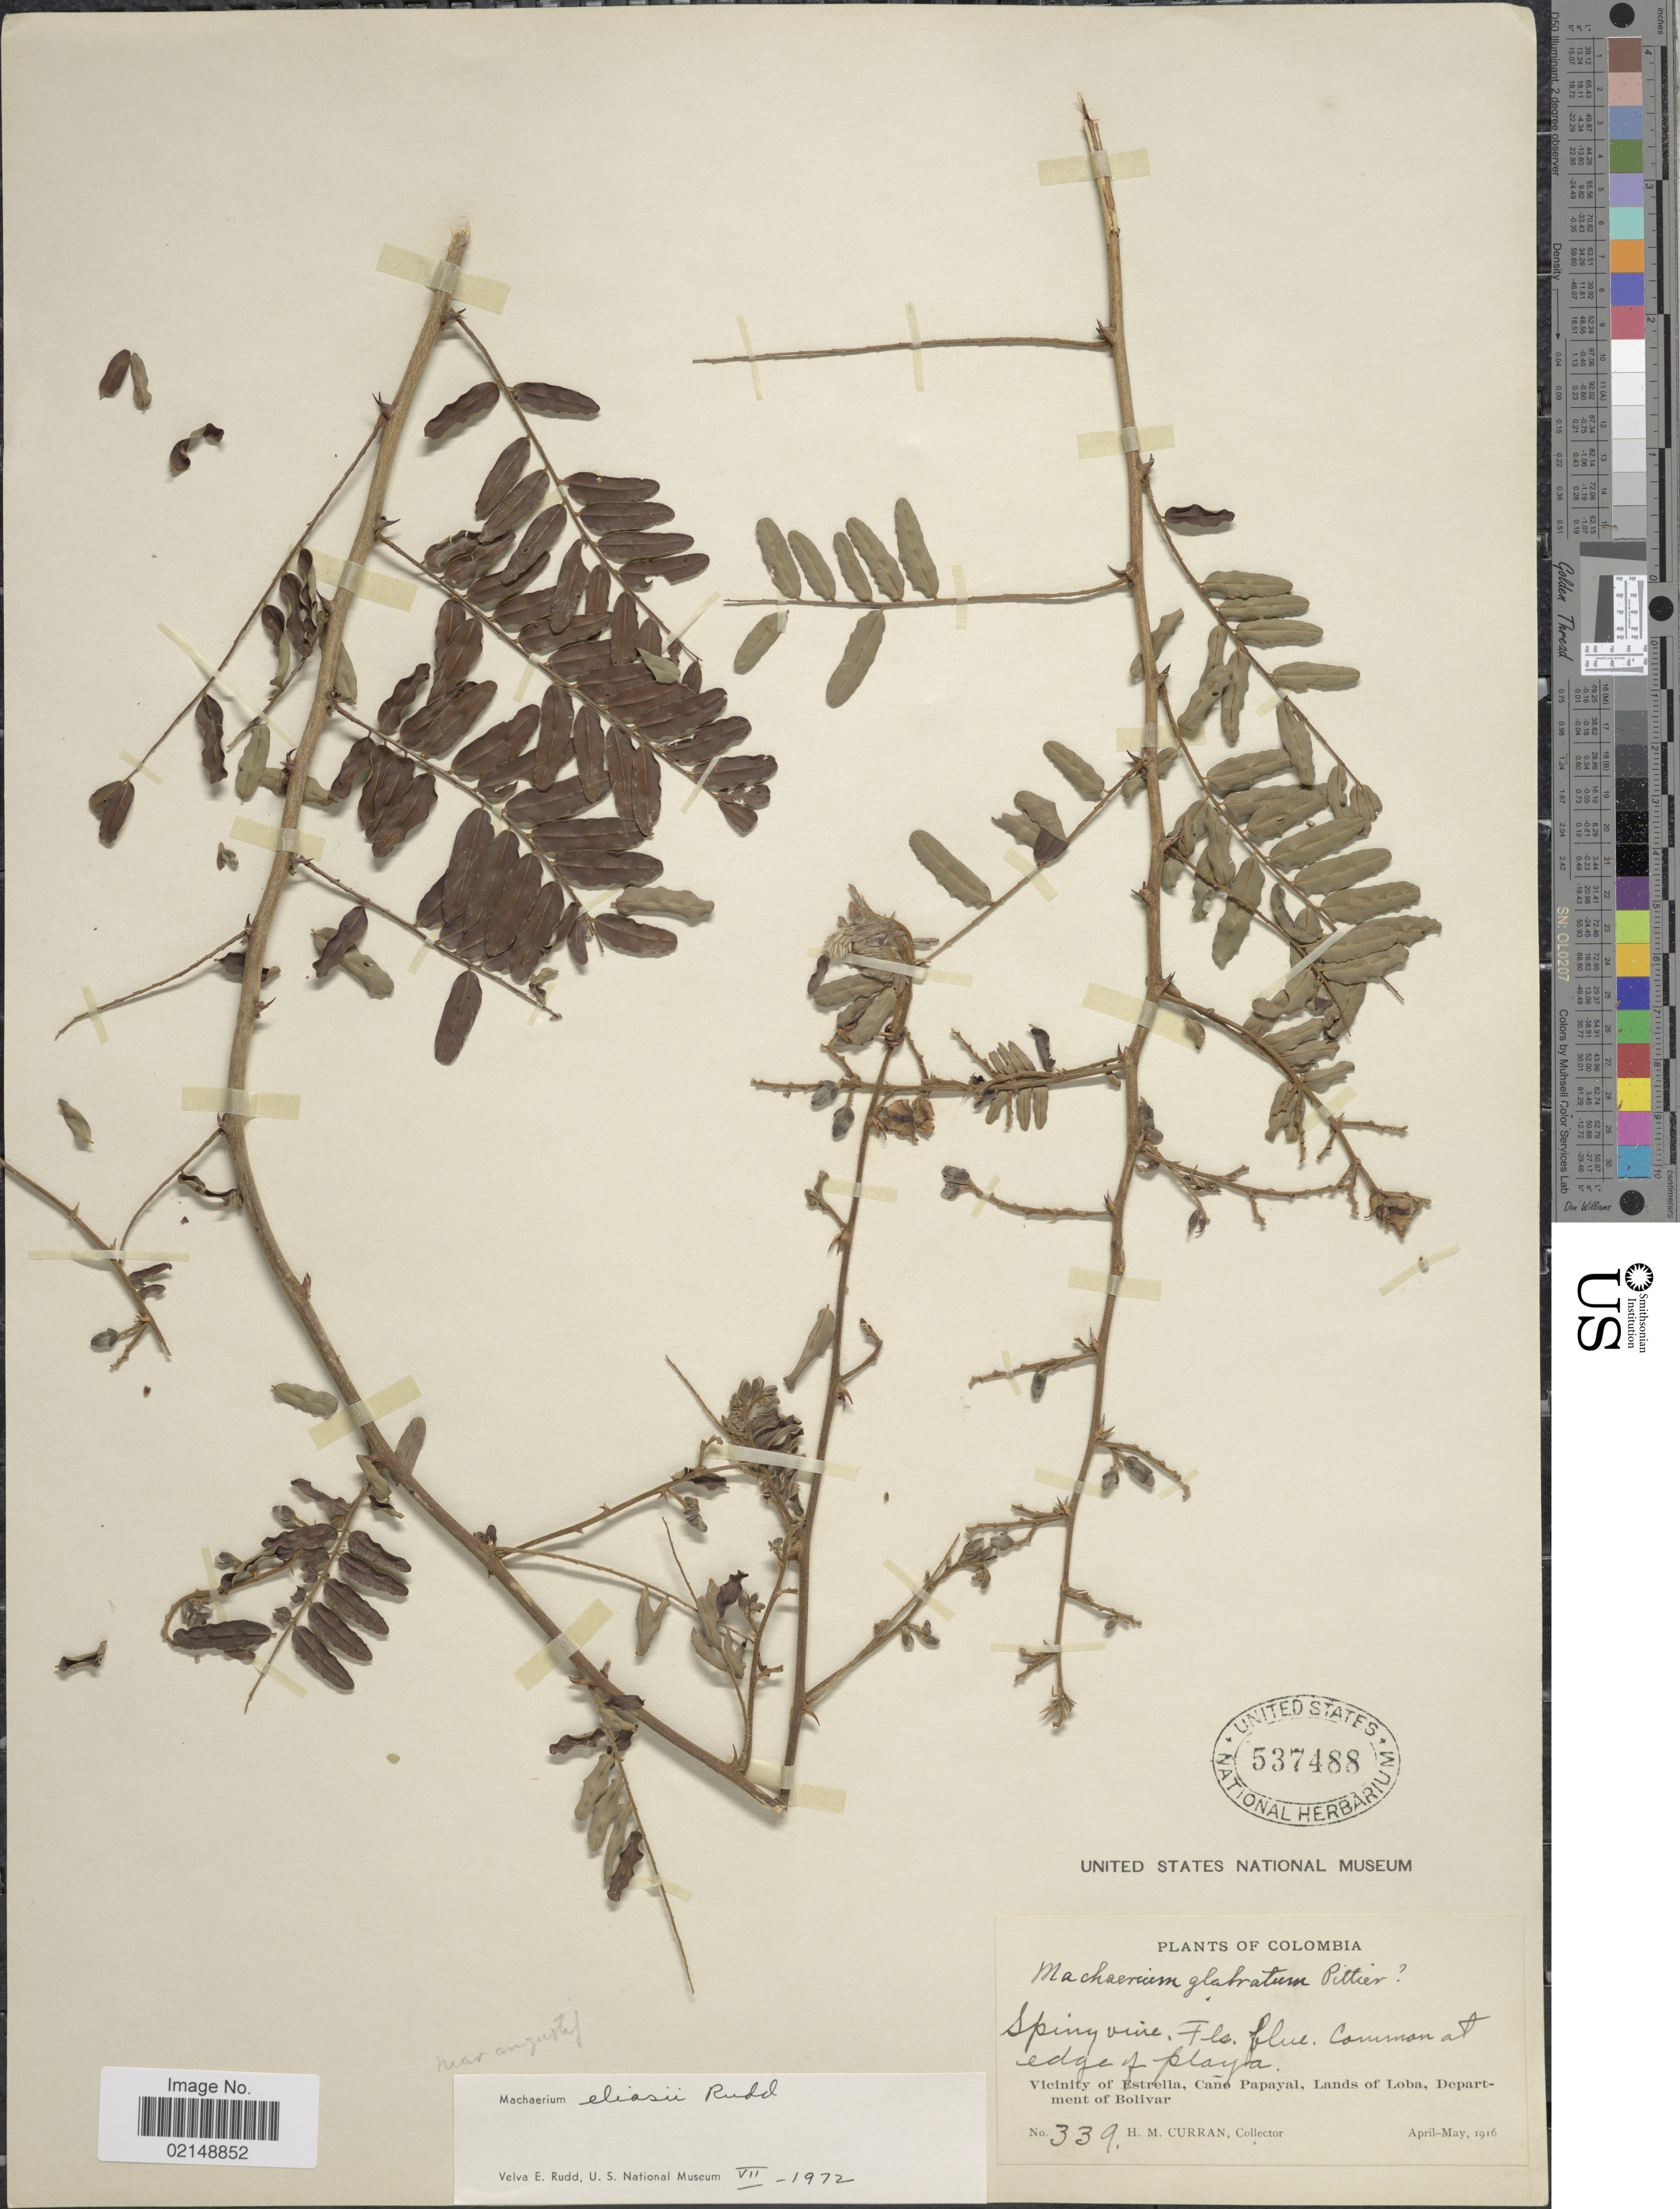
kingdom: Plantae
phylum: Tracheophyta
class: Magnoliopsida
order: Fabales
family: Fabaceae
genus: Machaerium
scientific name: Machaerium eliasii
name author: Rudd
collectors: H. M. Curran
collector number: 339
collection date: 1916-04/1916-05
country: Colombia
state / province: Bolívar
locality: Edge of playa. Vicinity of Estrella, Cano Papayal, Lands of Loba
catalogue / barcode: US 537488